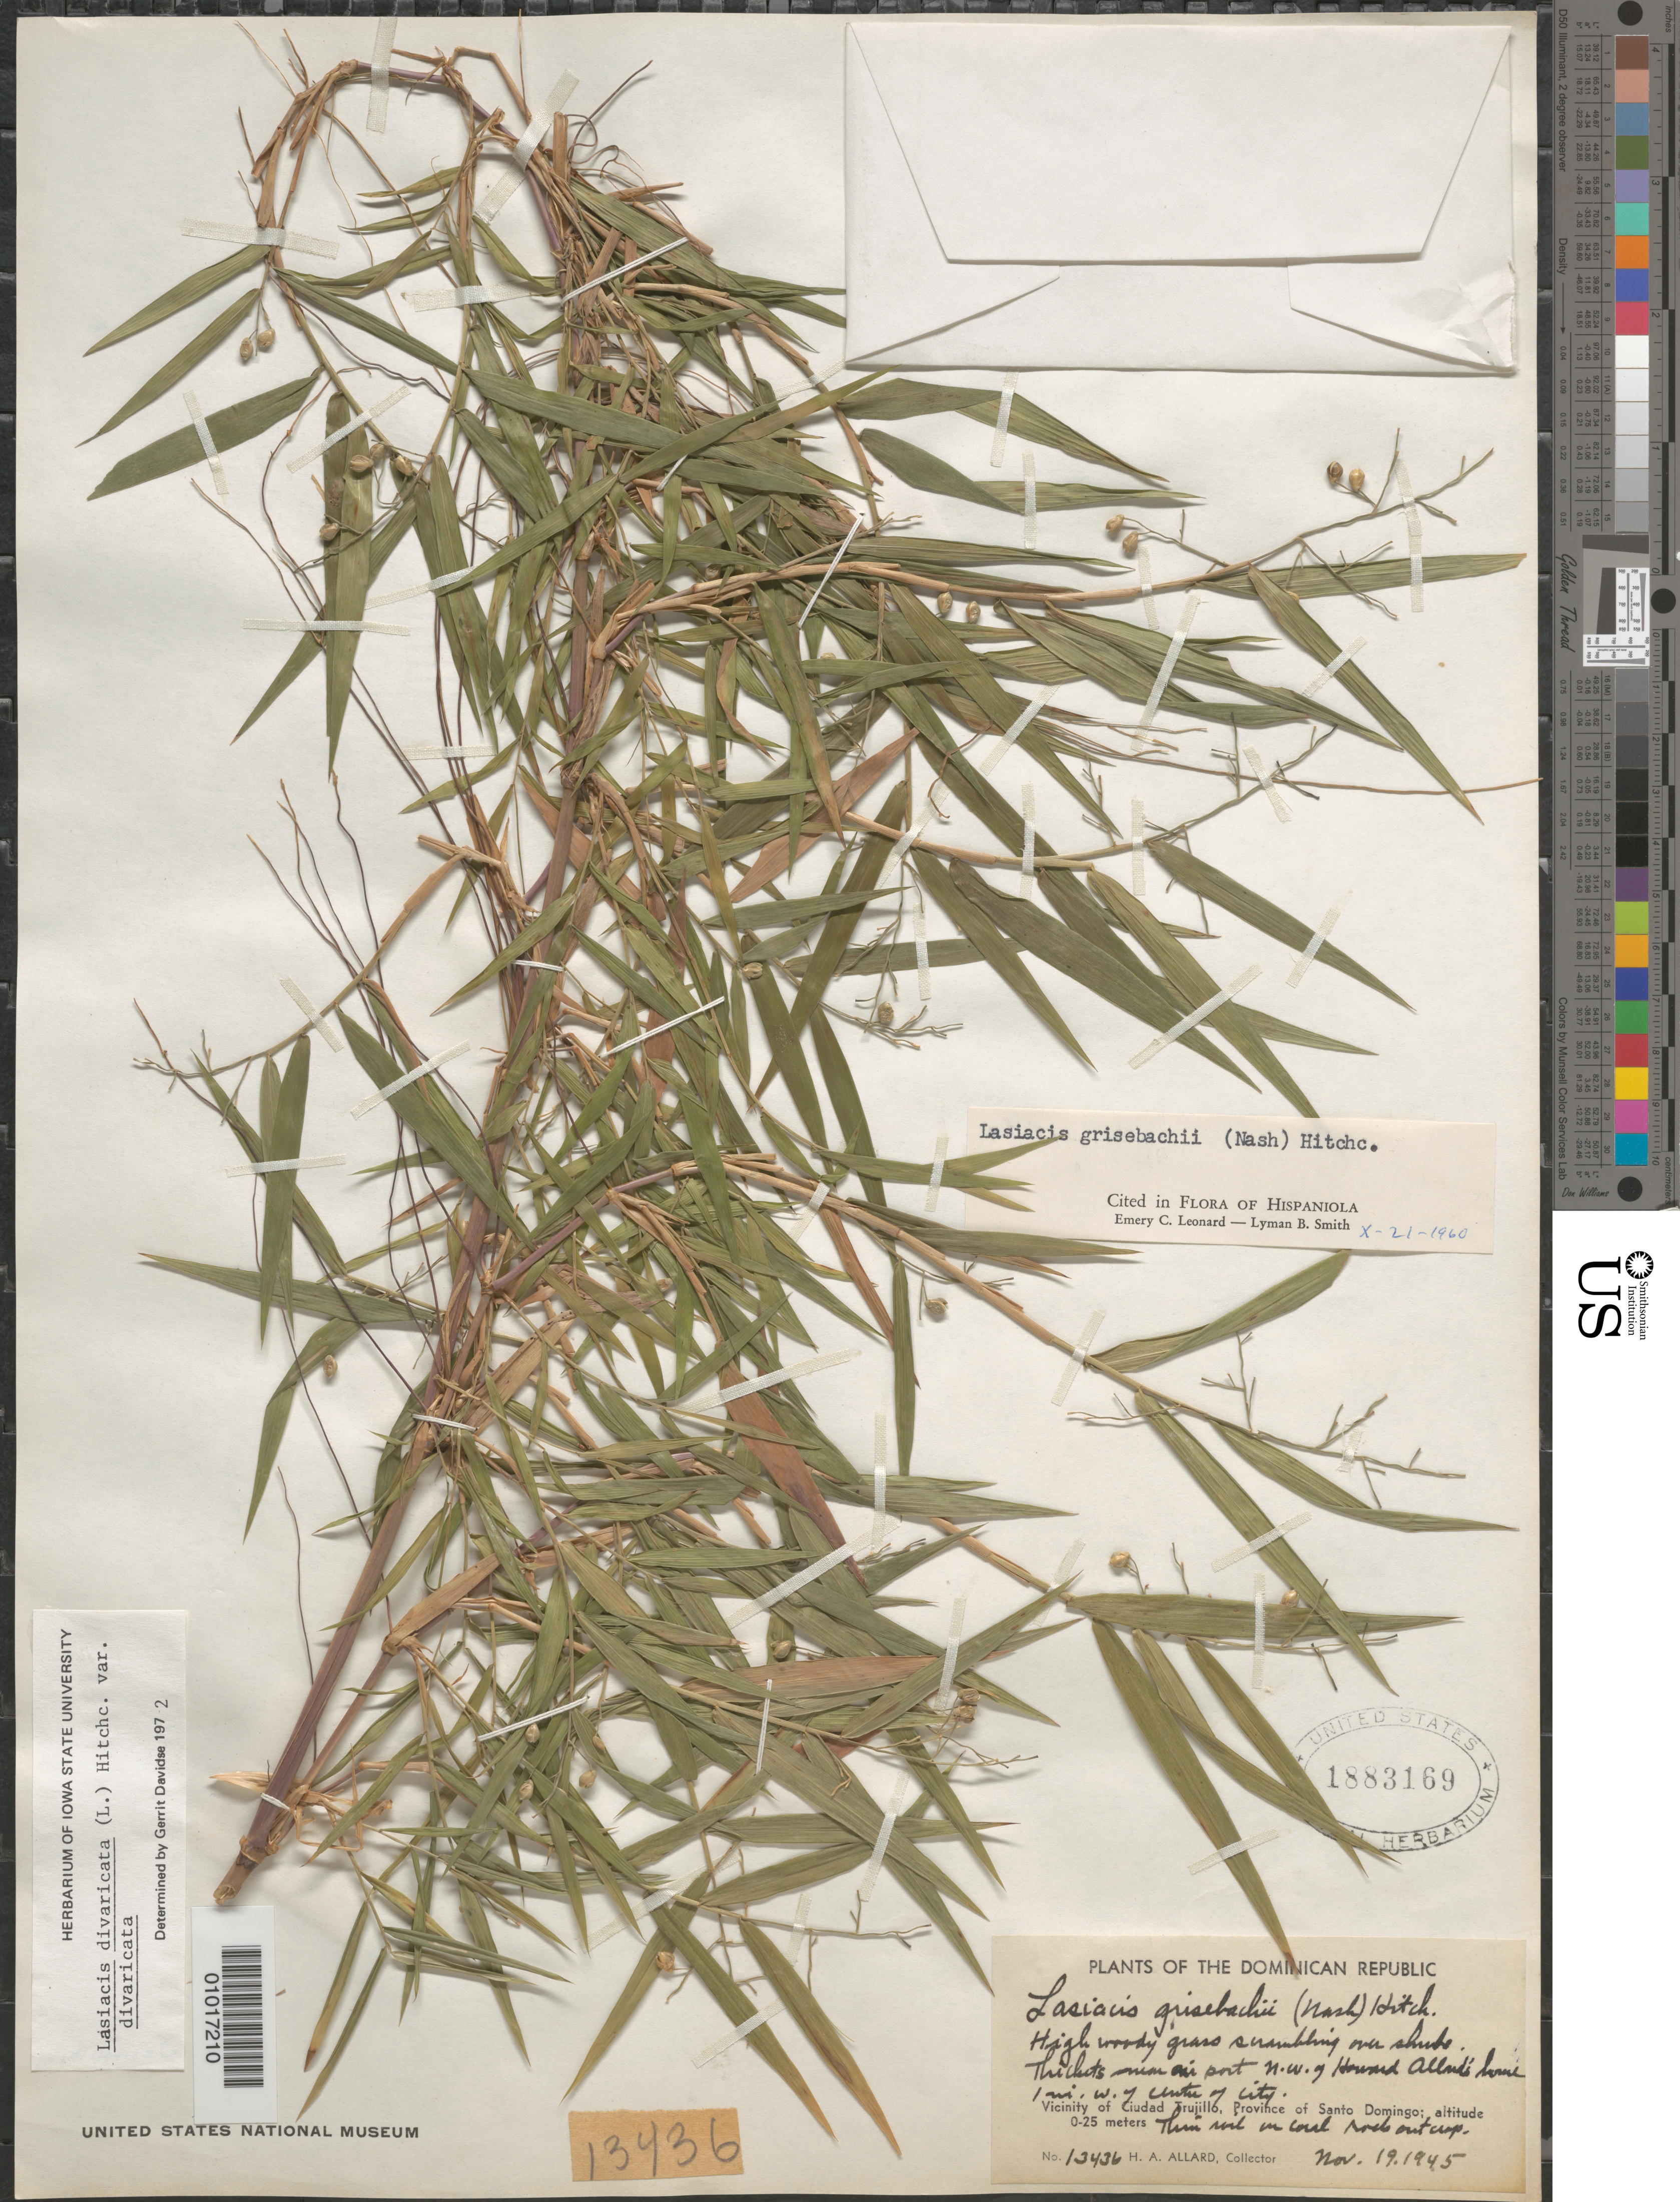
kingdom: Plantae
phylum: Tracheophyta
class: Liliopsida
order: Poales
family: Poaceae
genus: Lasiacis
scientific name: Lasiacis divaricata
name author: (L.) Hitchc.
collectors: H. A. Allard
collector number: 13436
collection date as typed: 19 Nov 1945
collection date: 1945-11-19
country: Dominican Republic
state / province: La Vega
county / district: Santo Domingo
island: Hispaniola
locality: Vicinity of Cuidad Trujillo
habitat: thickets near airport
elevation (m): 0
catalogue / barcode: US 1883169